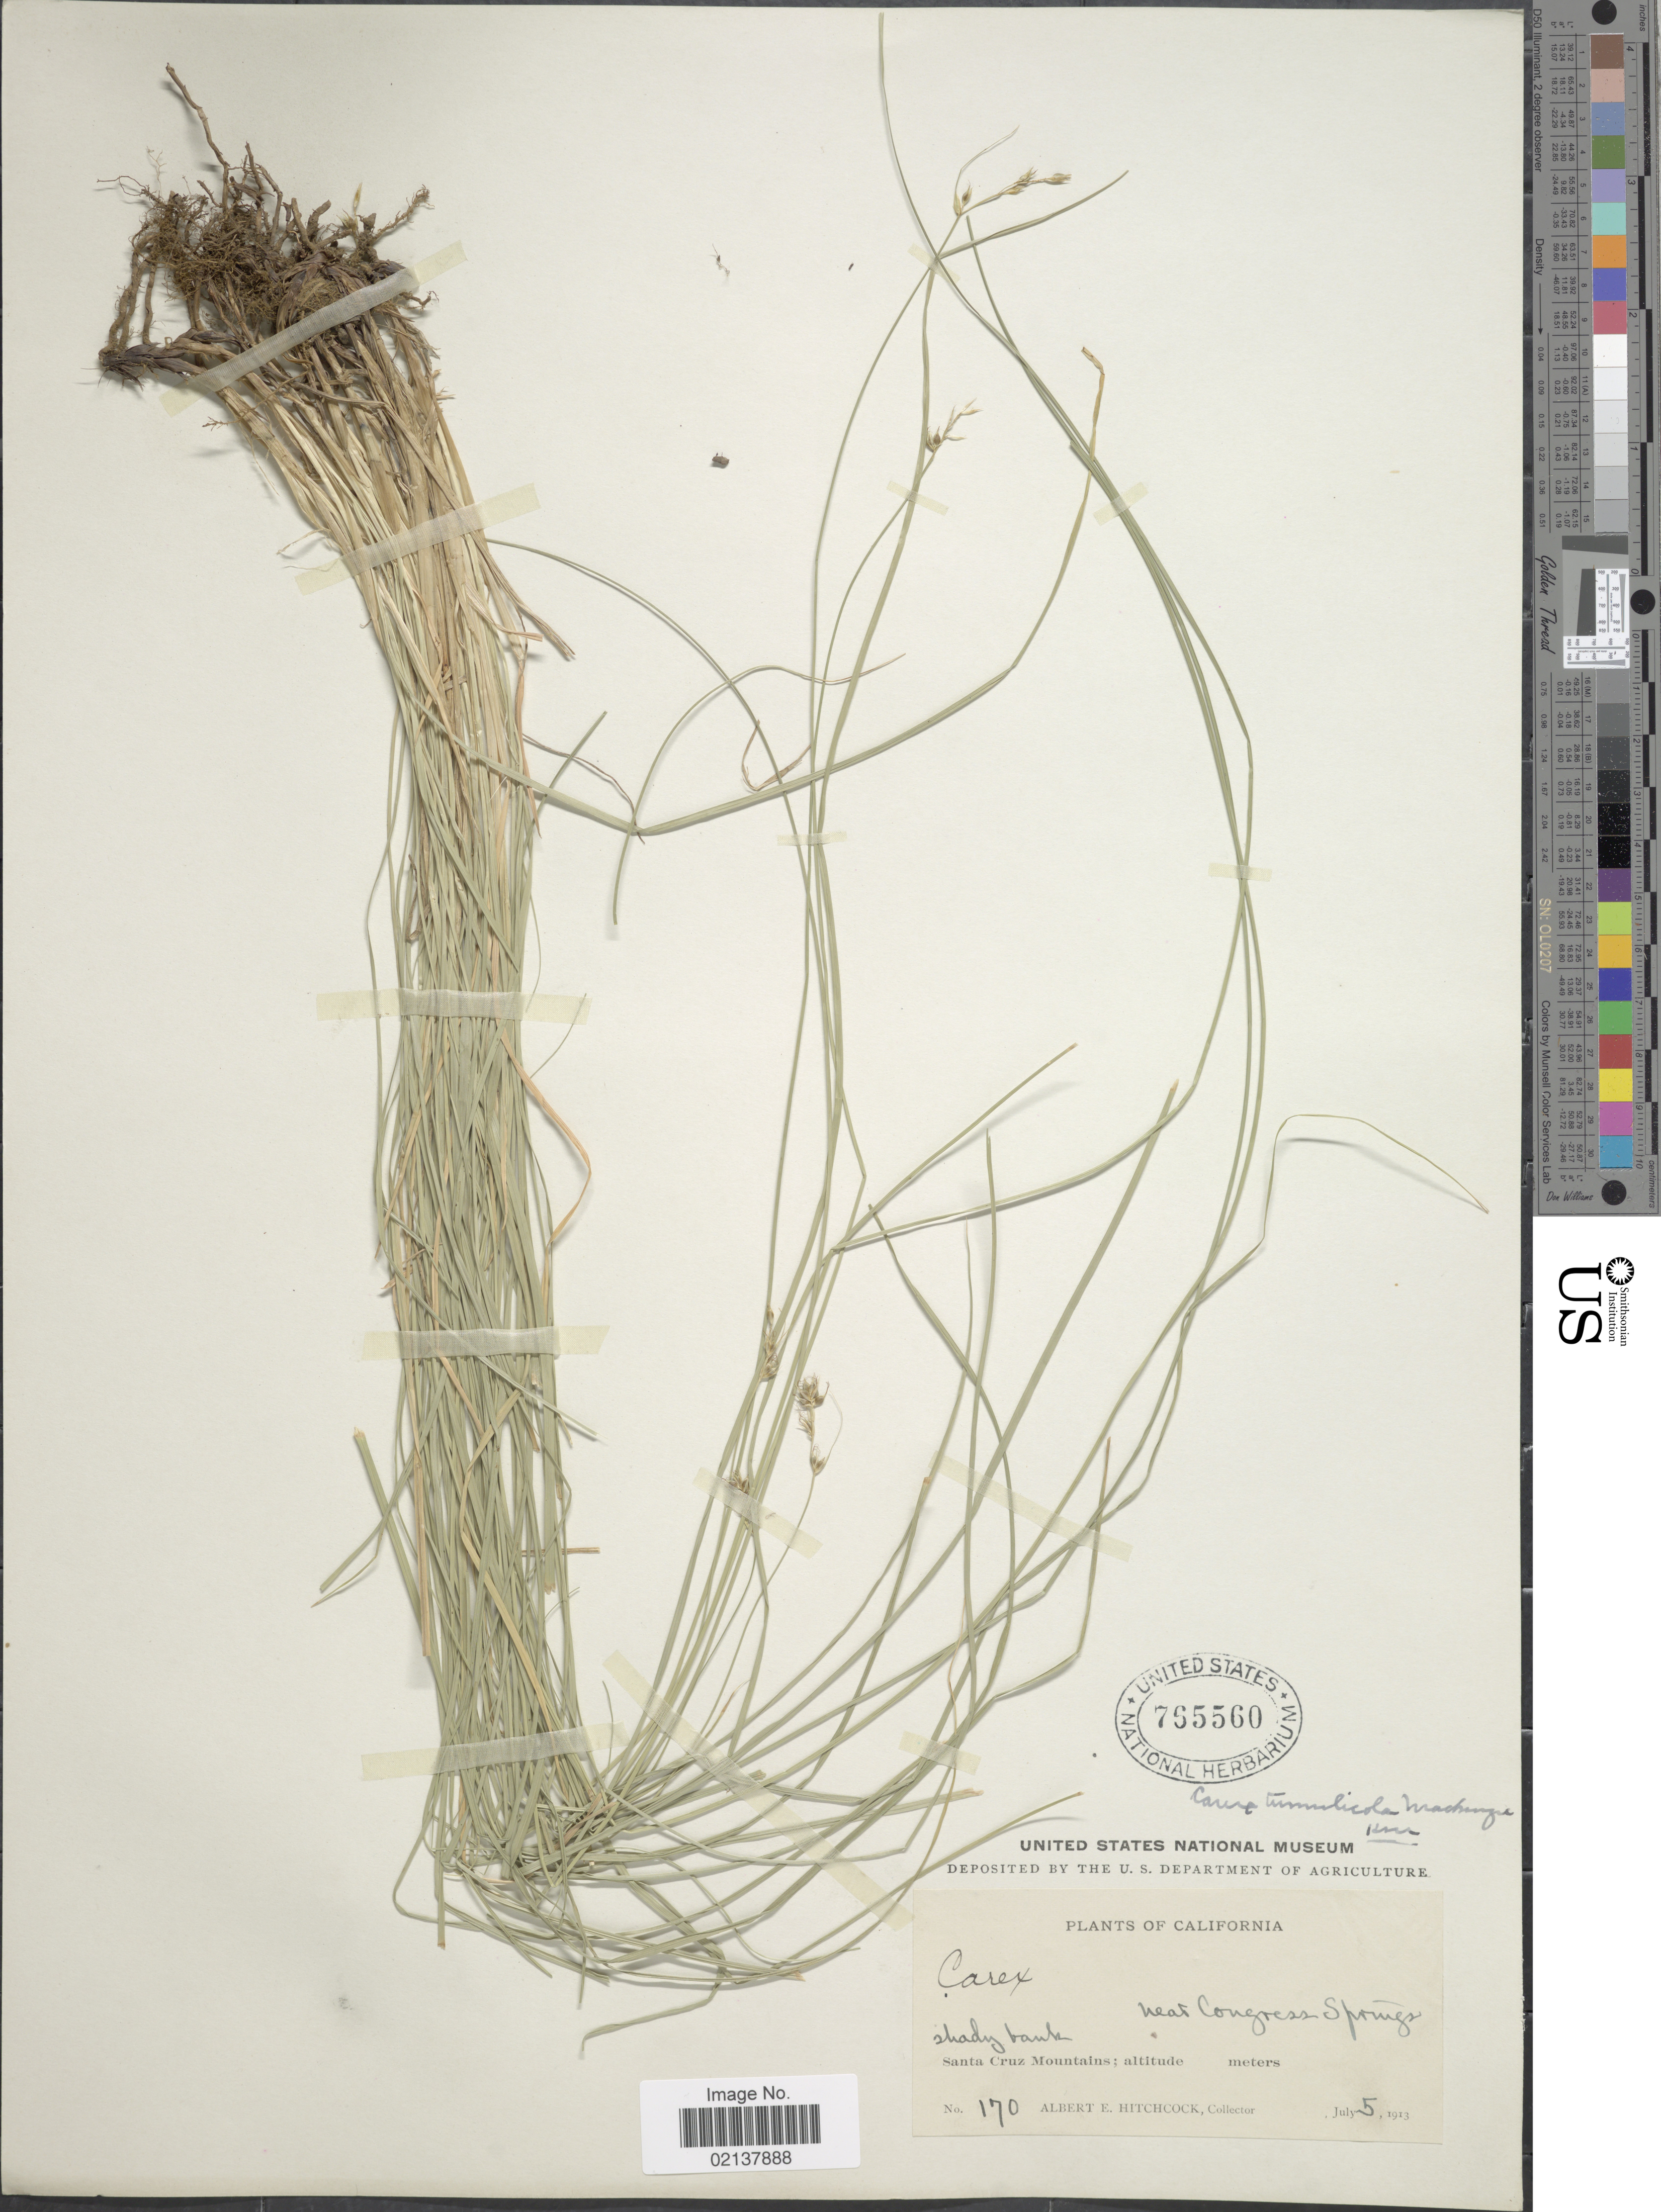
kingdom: Plantae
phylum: Tracheophyta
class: Liliopsida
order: Poales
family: Cyperaceae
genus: Carex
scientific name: Carex tumulicola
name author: Mack.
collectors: A. Hitchcock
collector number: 170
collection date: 1913-07-05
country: United States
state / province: California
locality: Shady bank, near Congress Springs, Santa Cruz Mountains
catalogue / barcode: US 765560